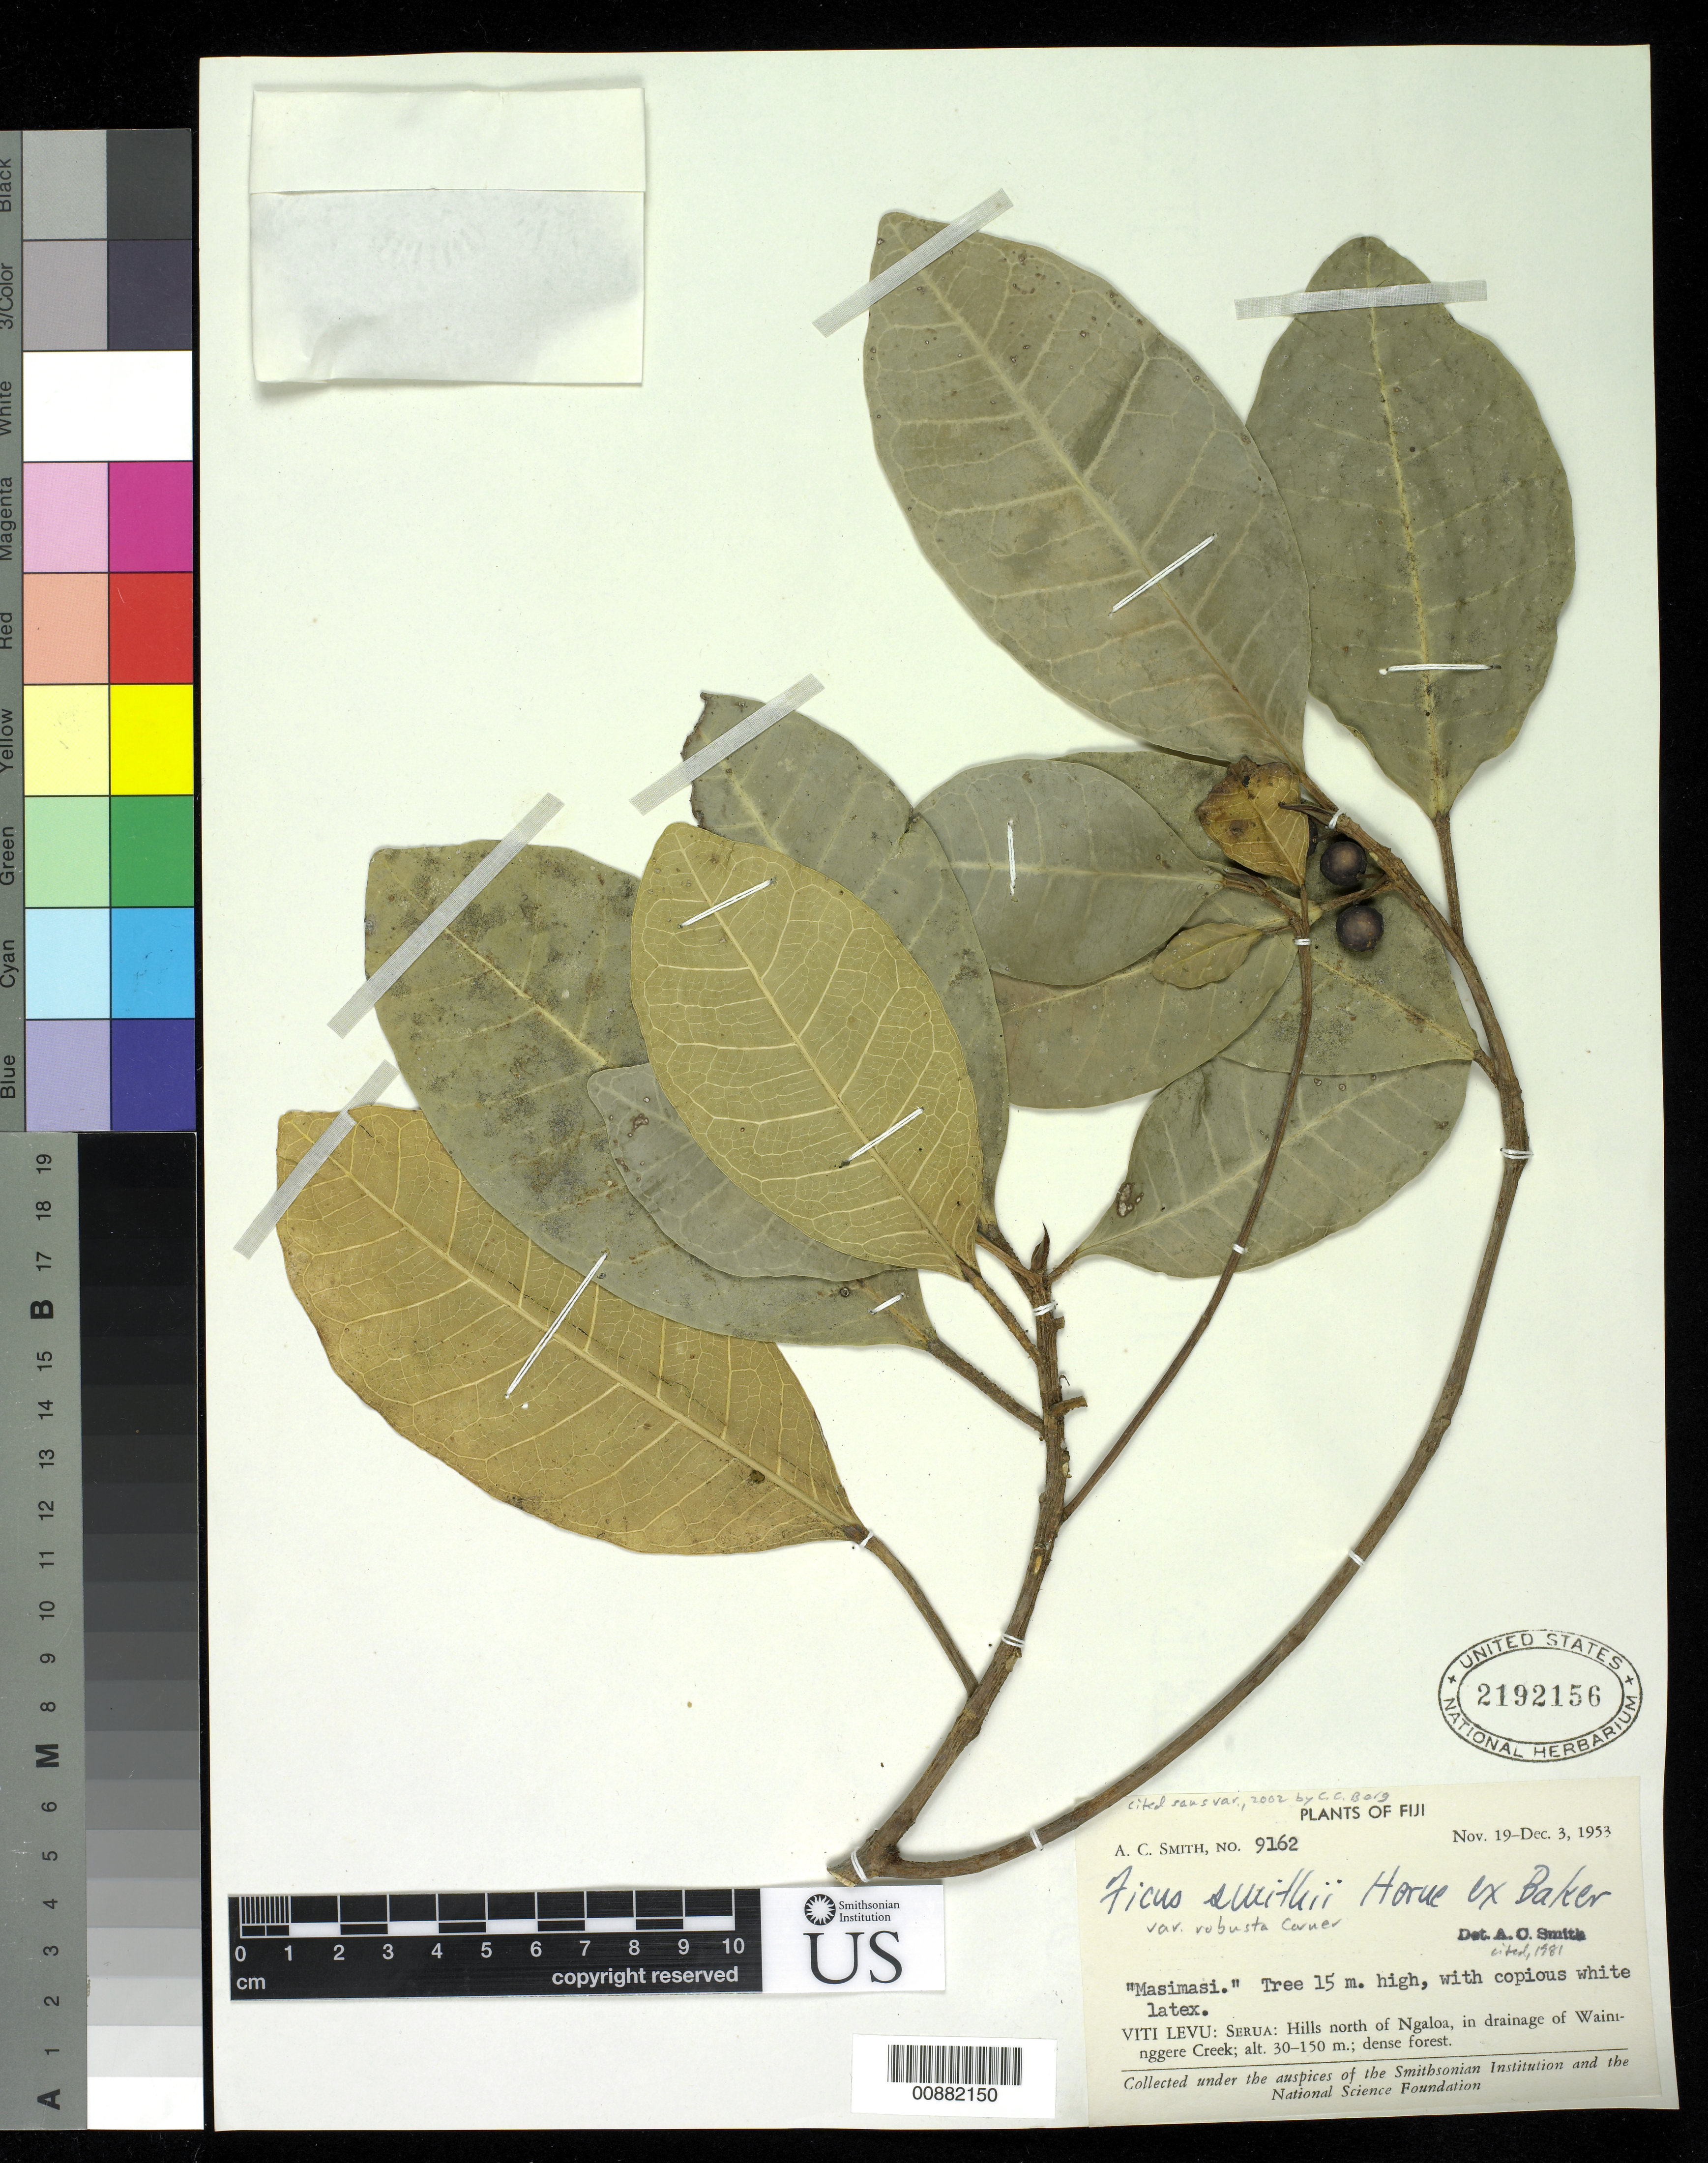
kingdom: Plantae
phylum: Tracheophyta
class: Magnoliopsida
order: Rosales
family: Moraceae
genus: Ficus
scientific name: Ficus smithii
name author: Horne ex Baker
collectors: C. A. Smith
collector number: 9162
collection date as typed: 19 Nov 1953 to 03 Dec 1953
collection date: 1953-11-19/1953-12-03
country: Fiji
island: Serua Reef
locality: Viti Levu,. Hills north of Ngaloa, in drainage of Waininggere Creek.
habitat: dense forest.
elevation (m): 30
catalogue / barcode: US 2192156